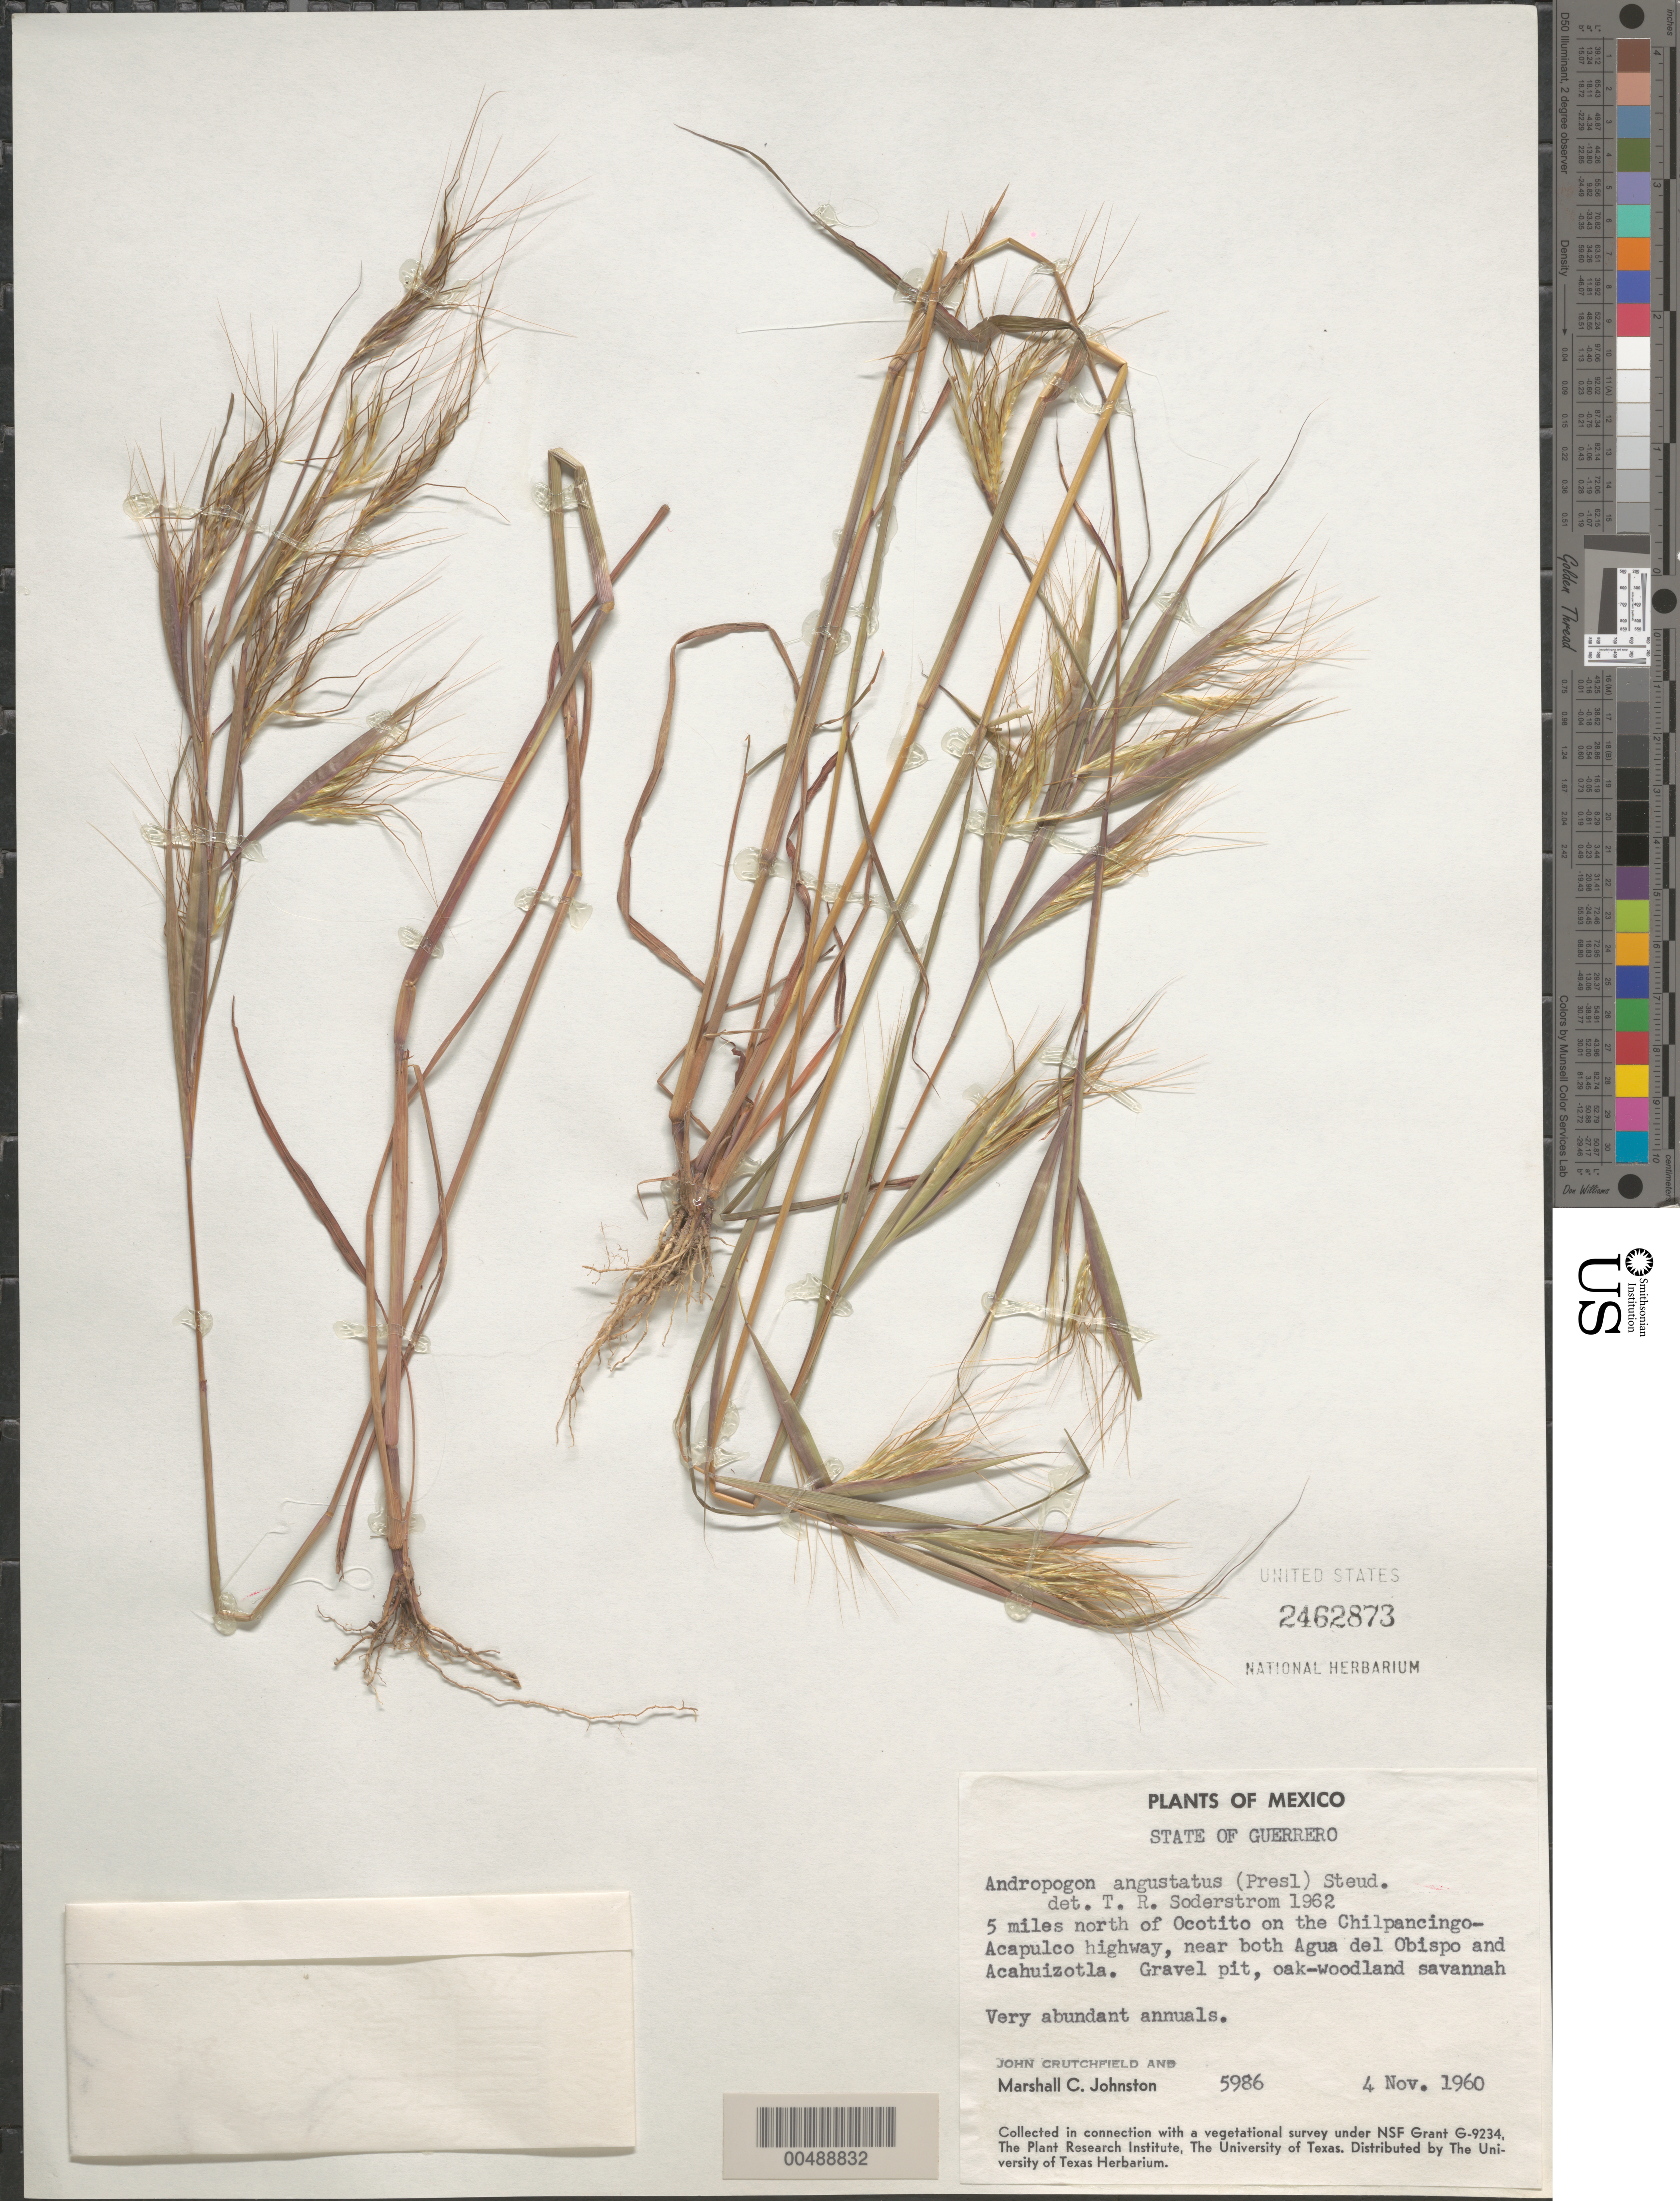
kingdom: Plantae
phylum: Tracheophyta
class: Liliopsida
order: Poales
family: Poaceae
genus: Diectomis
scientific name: Diectomis laxa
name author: Nees in Mart.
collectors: J. Crutchfield & M. Johnston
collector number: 5986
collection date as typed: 4 Nov 1960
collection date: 1960-11-04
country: Mexico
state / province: Guerrero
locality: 5 mi N of Ocotito on the Chilpancingo - Acapulco Hwy, near both Agua del Obispo and Acahuizotla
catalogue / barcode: US 2462873